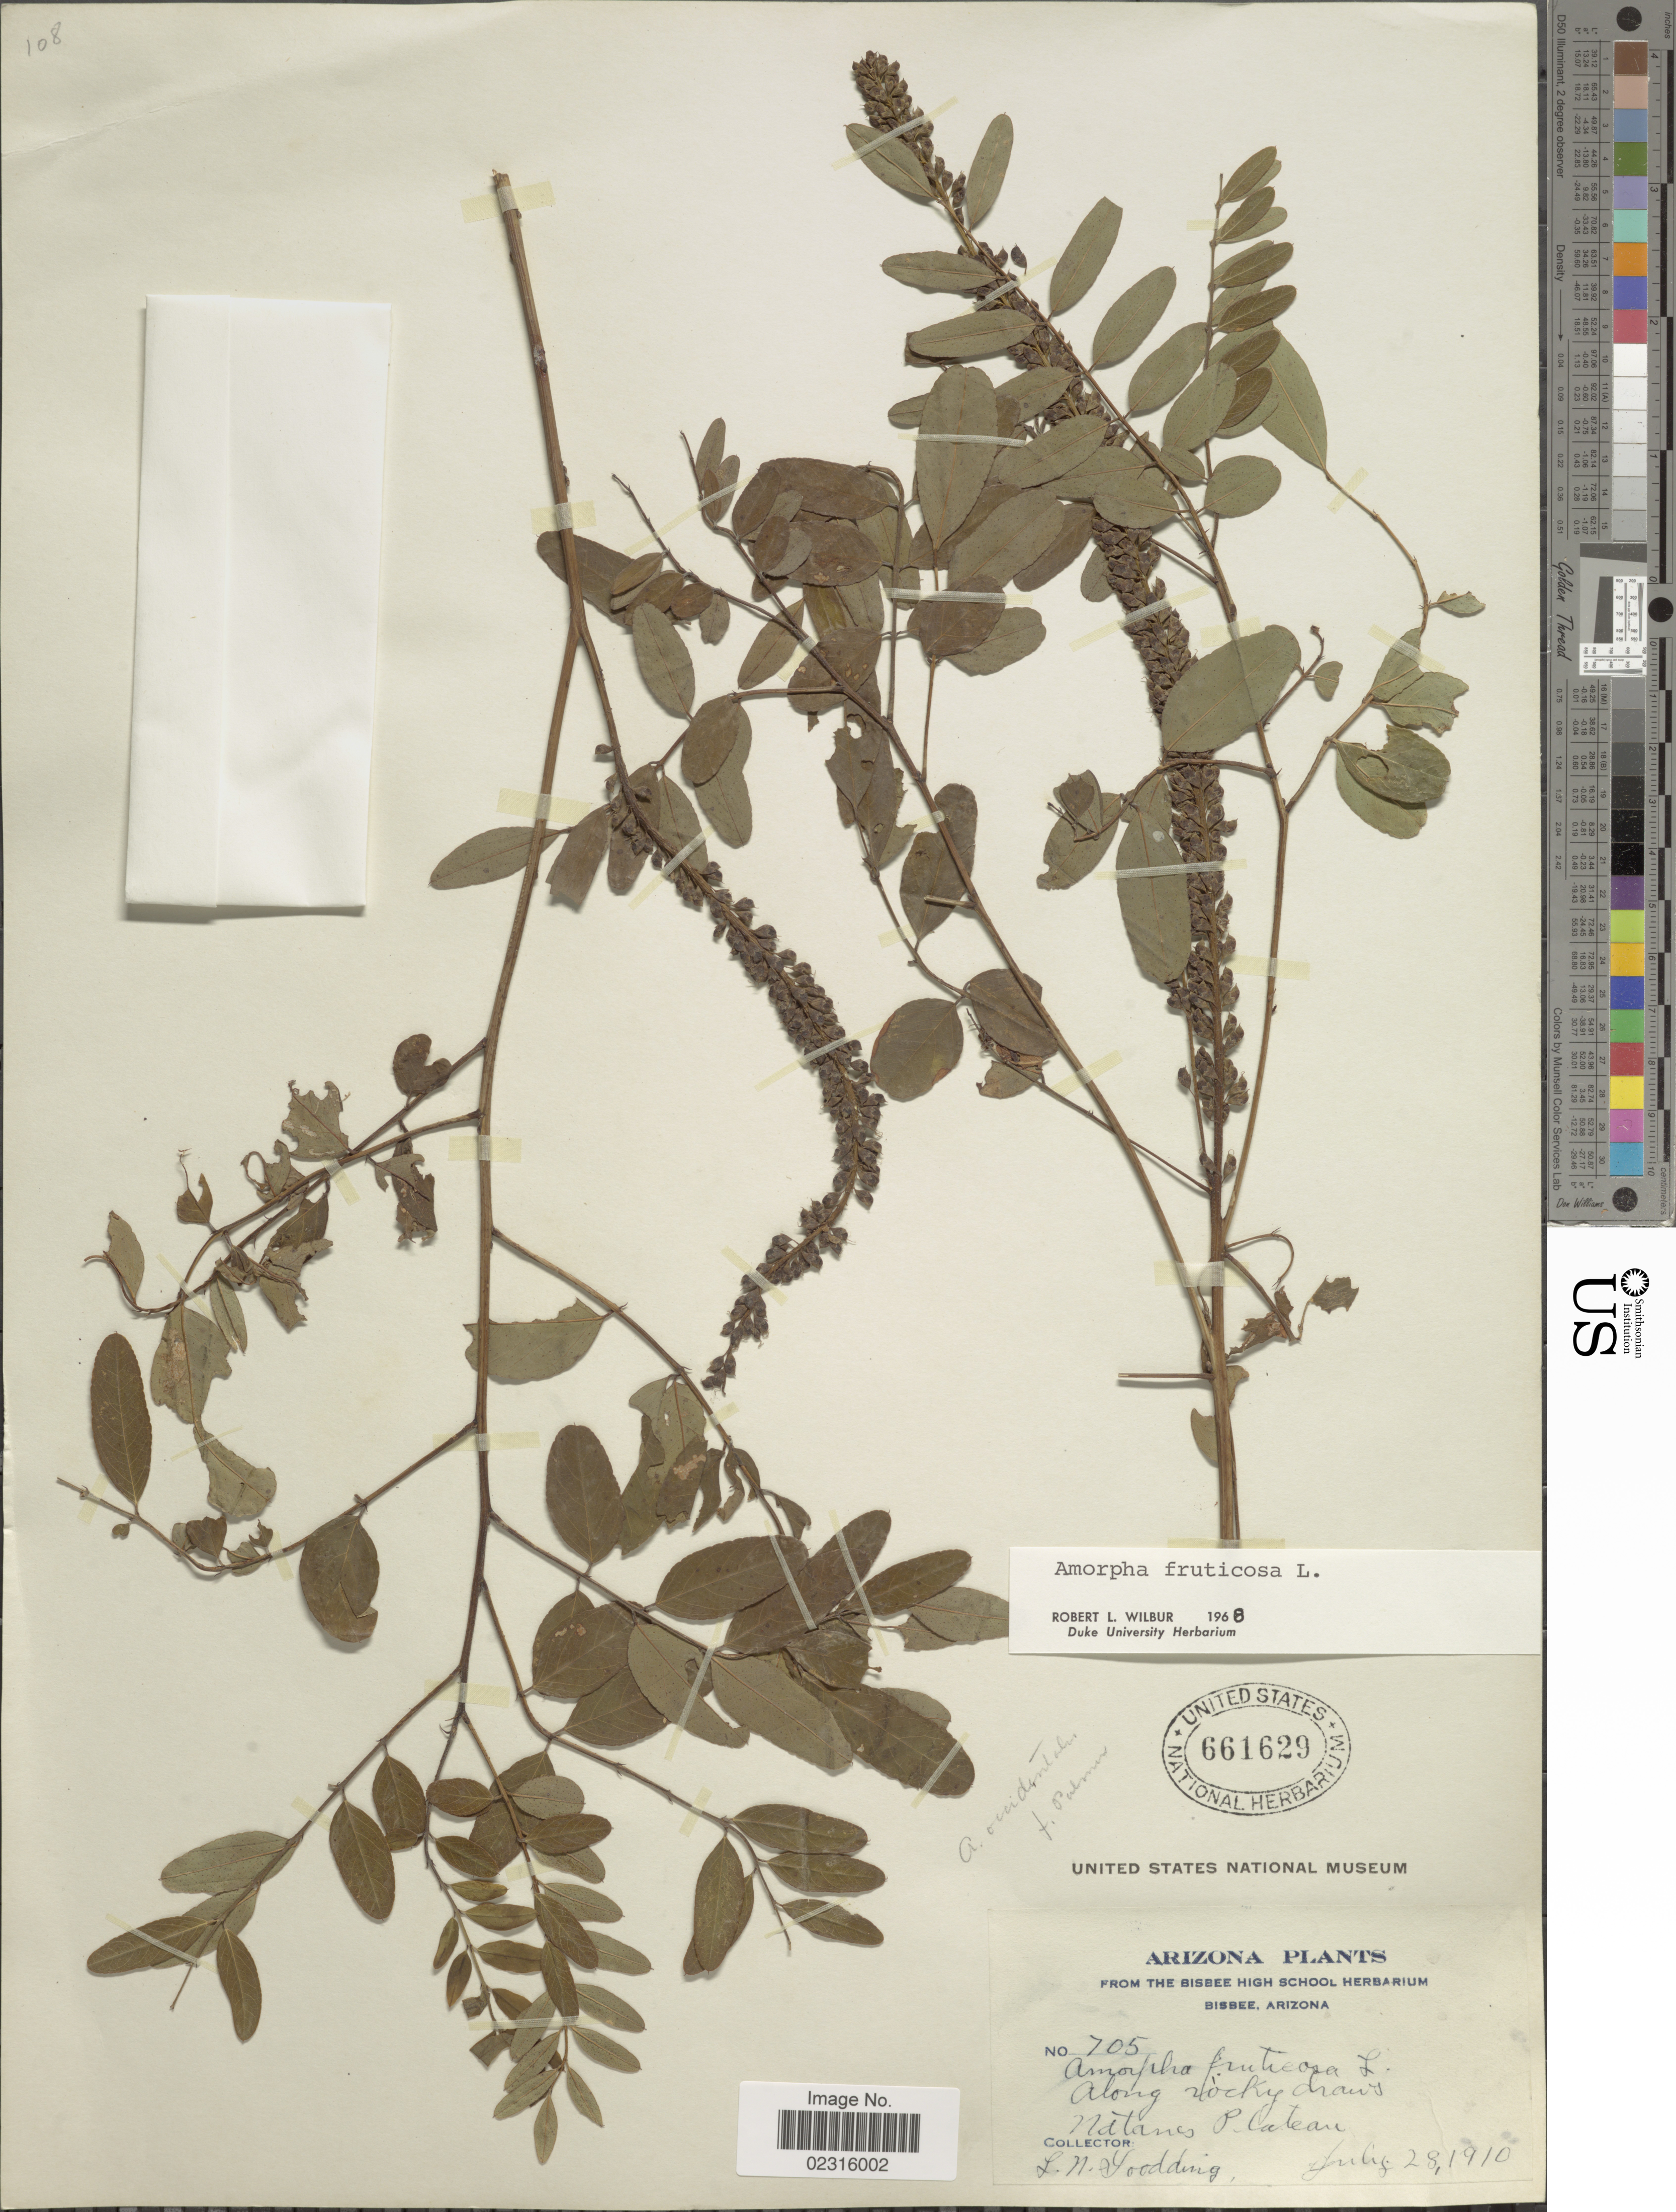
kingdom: Plantae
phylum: Tracheophyta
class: Magnoliopsida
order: Fabales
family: Fabaceae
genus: Amorpha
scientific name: Amorpha fruticosa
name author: L.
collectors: L. N. Goodding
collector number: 705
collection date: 1910-07-28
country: United States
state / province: Arizona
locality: Natanes Plateau.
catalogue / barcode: US 661629